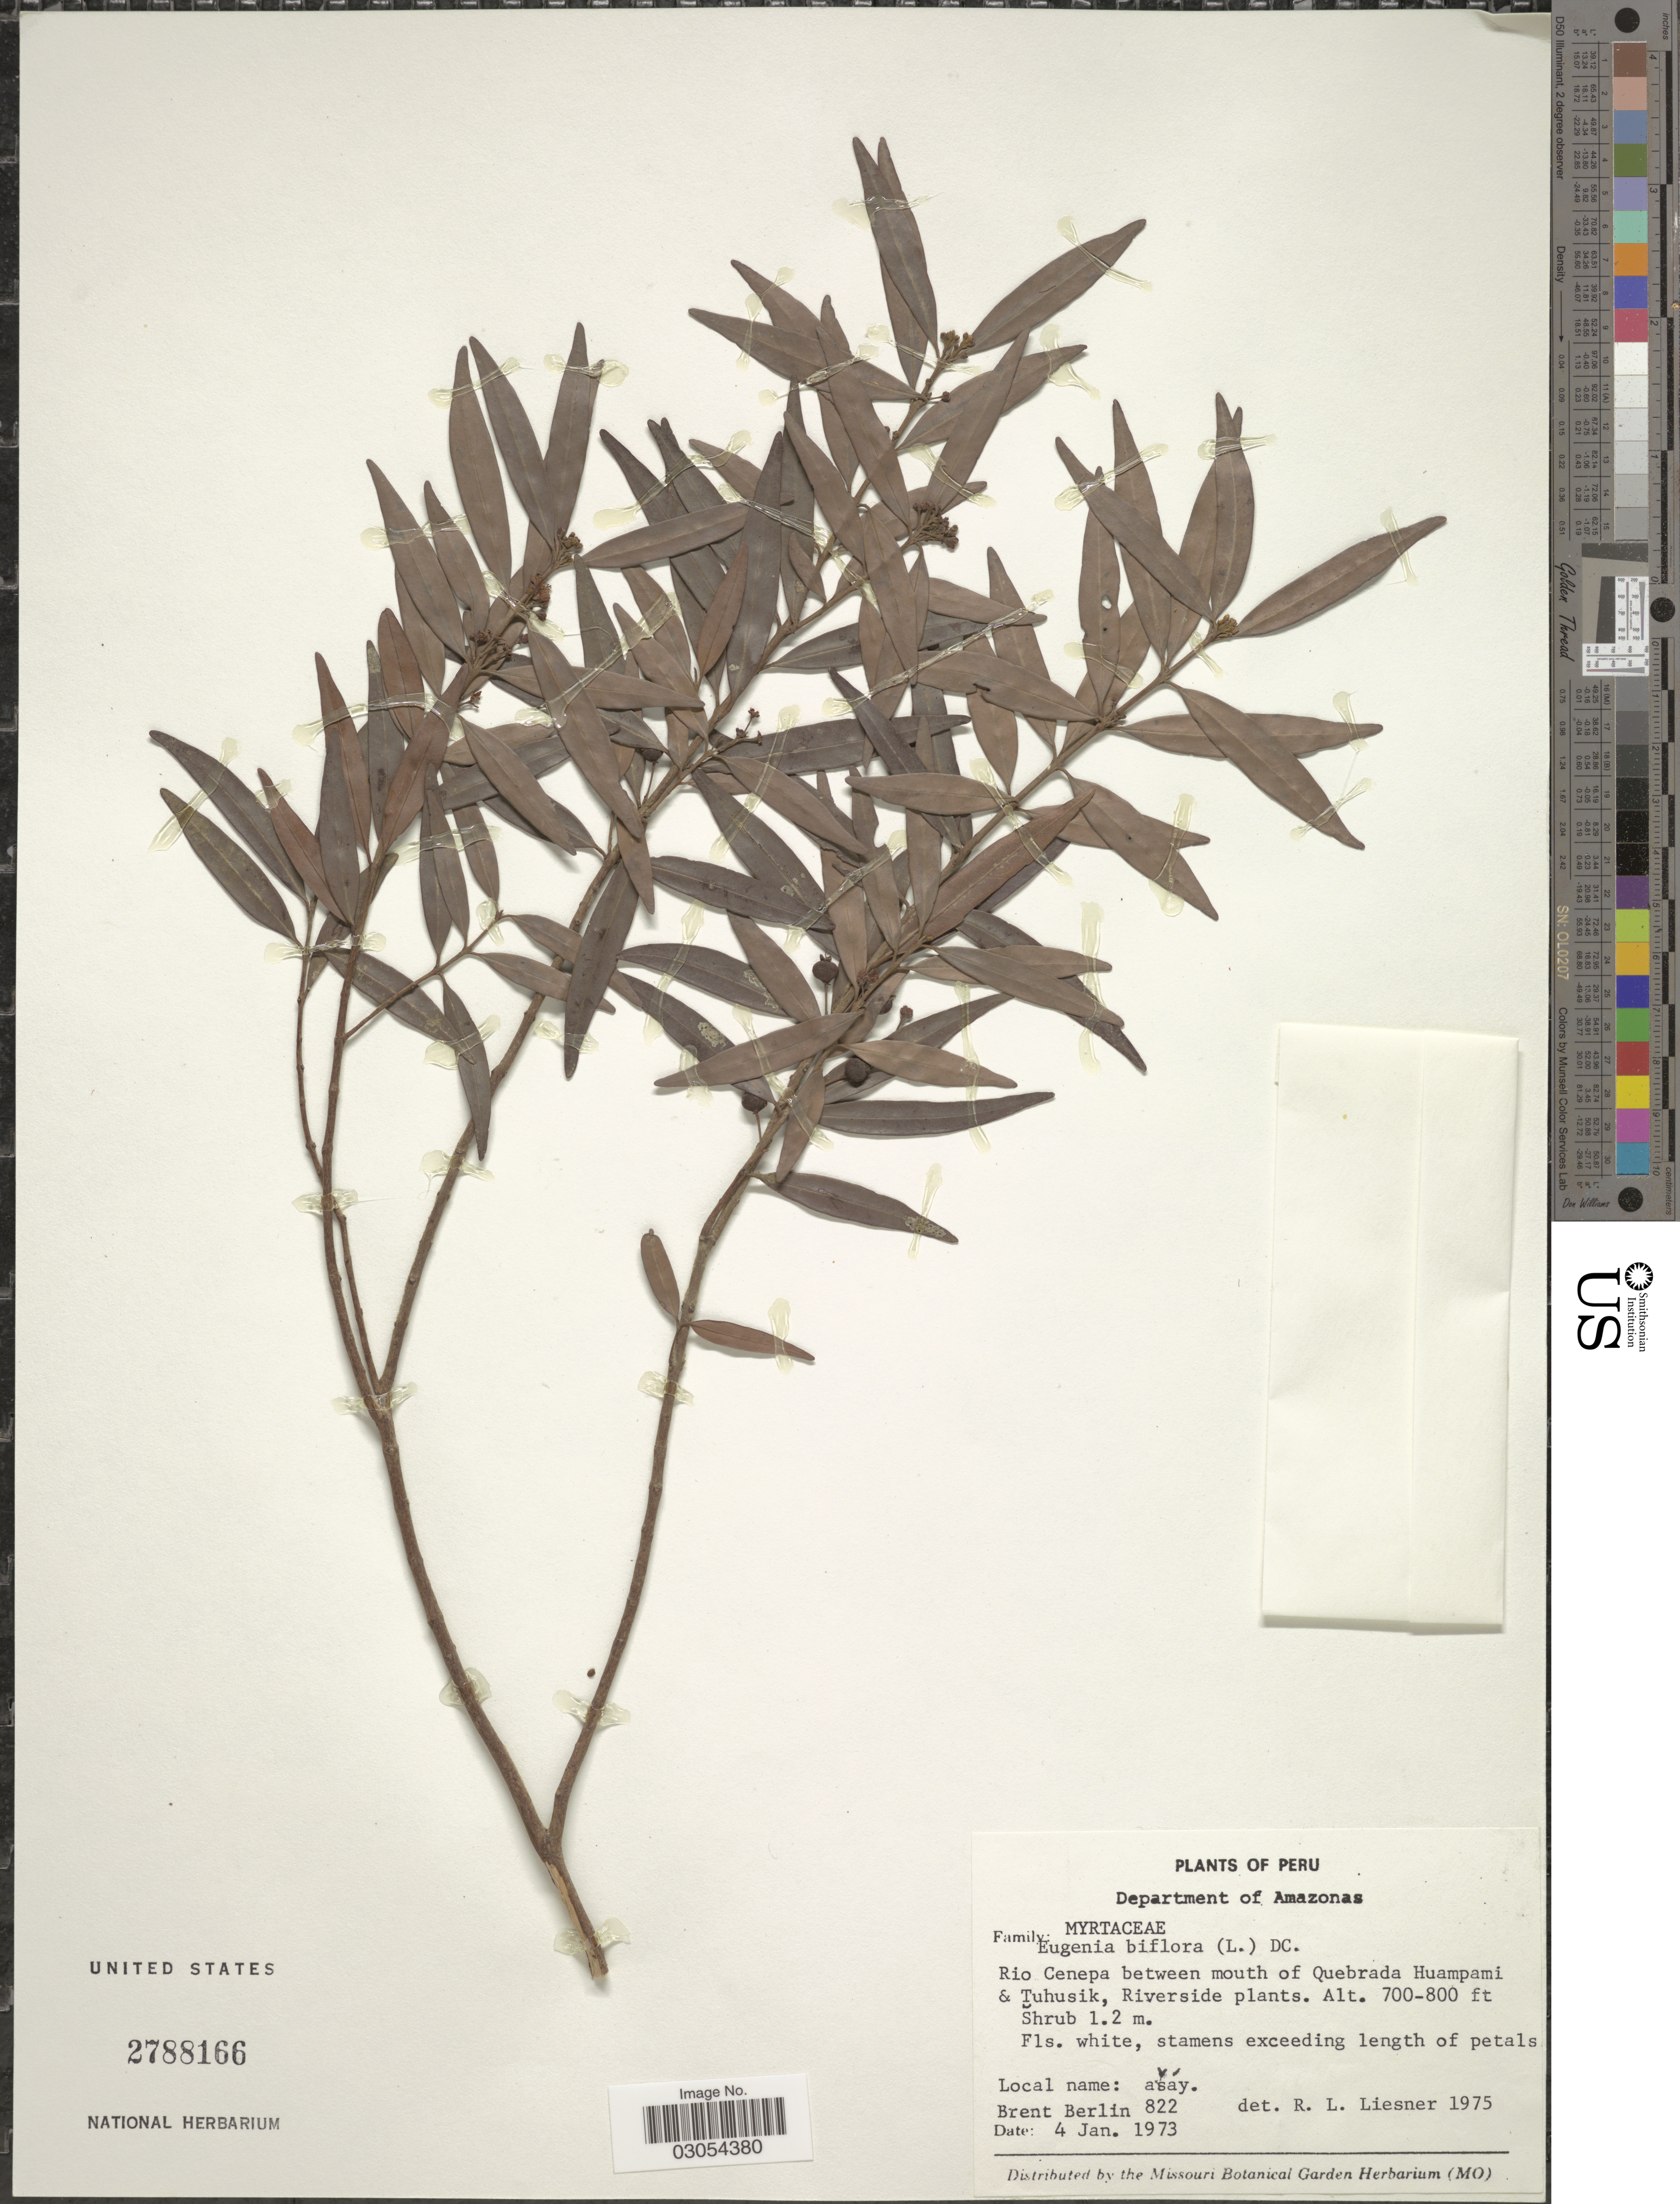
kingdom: Plantae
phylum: Tracheophyta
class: Magnoliopsida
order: Myrtales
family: Myrtaceae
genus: Eugenia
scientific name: Eugenia biflora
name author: (L.) DC.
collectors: B. Berlin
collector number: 822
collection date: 1973-01-04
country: Peru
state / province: Amazonas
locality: Department of Amazon. Rio Cenepa between mouth of Quebrada Huampami & Tuhusik, Riverside plants.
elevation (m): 213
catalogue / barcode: US 2788166